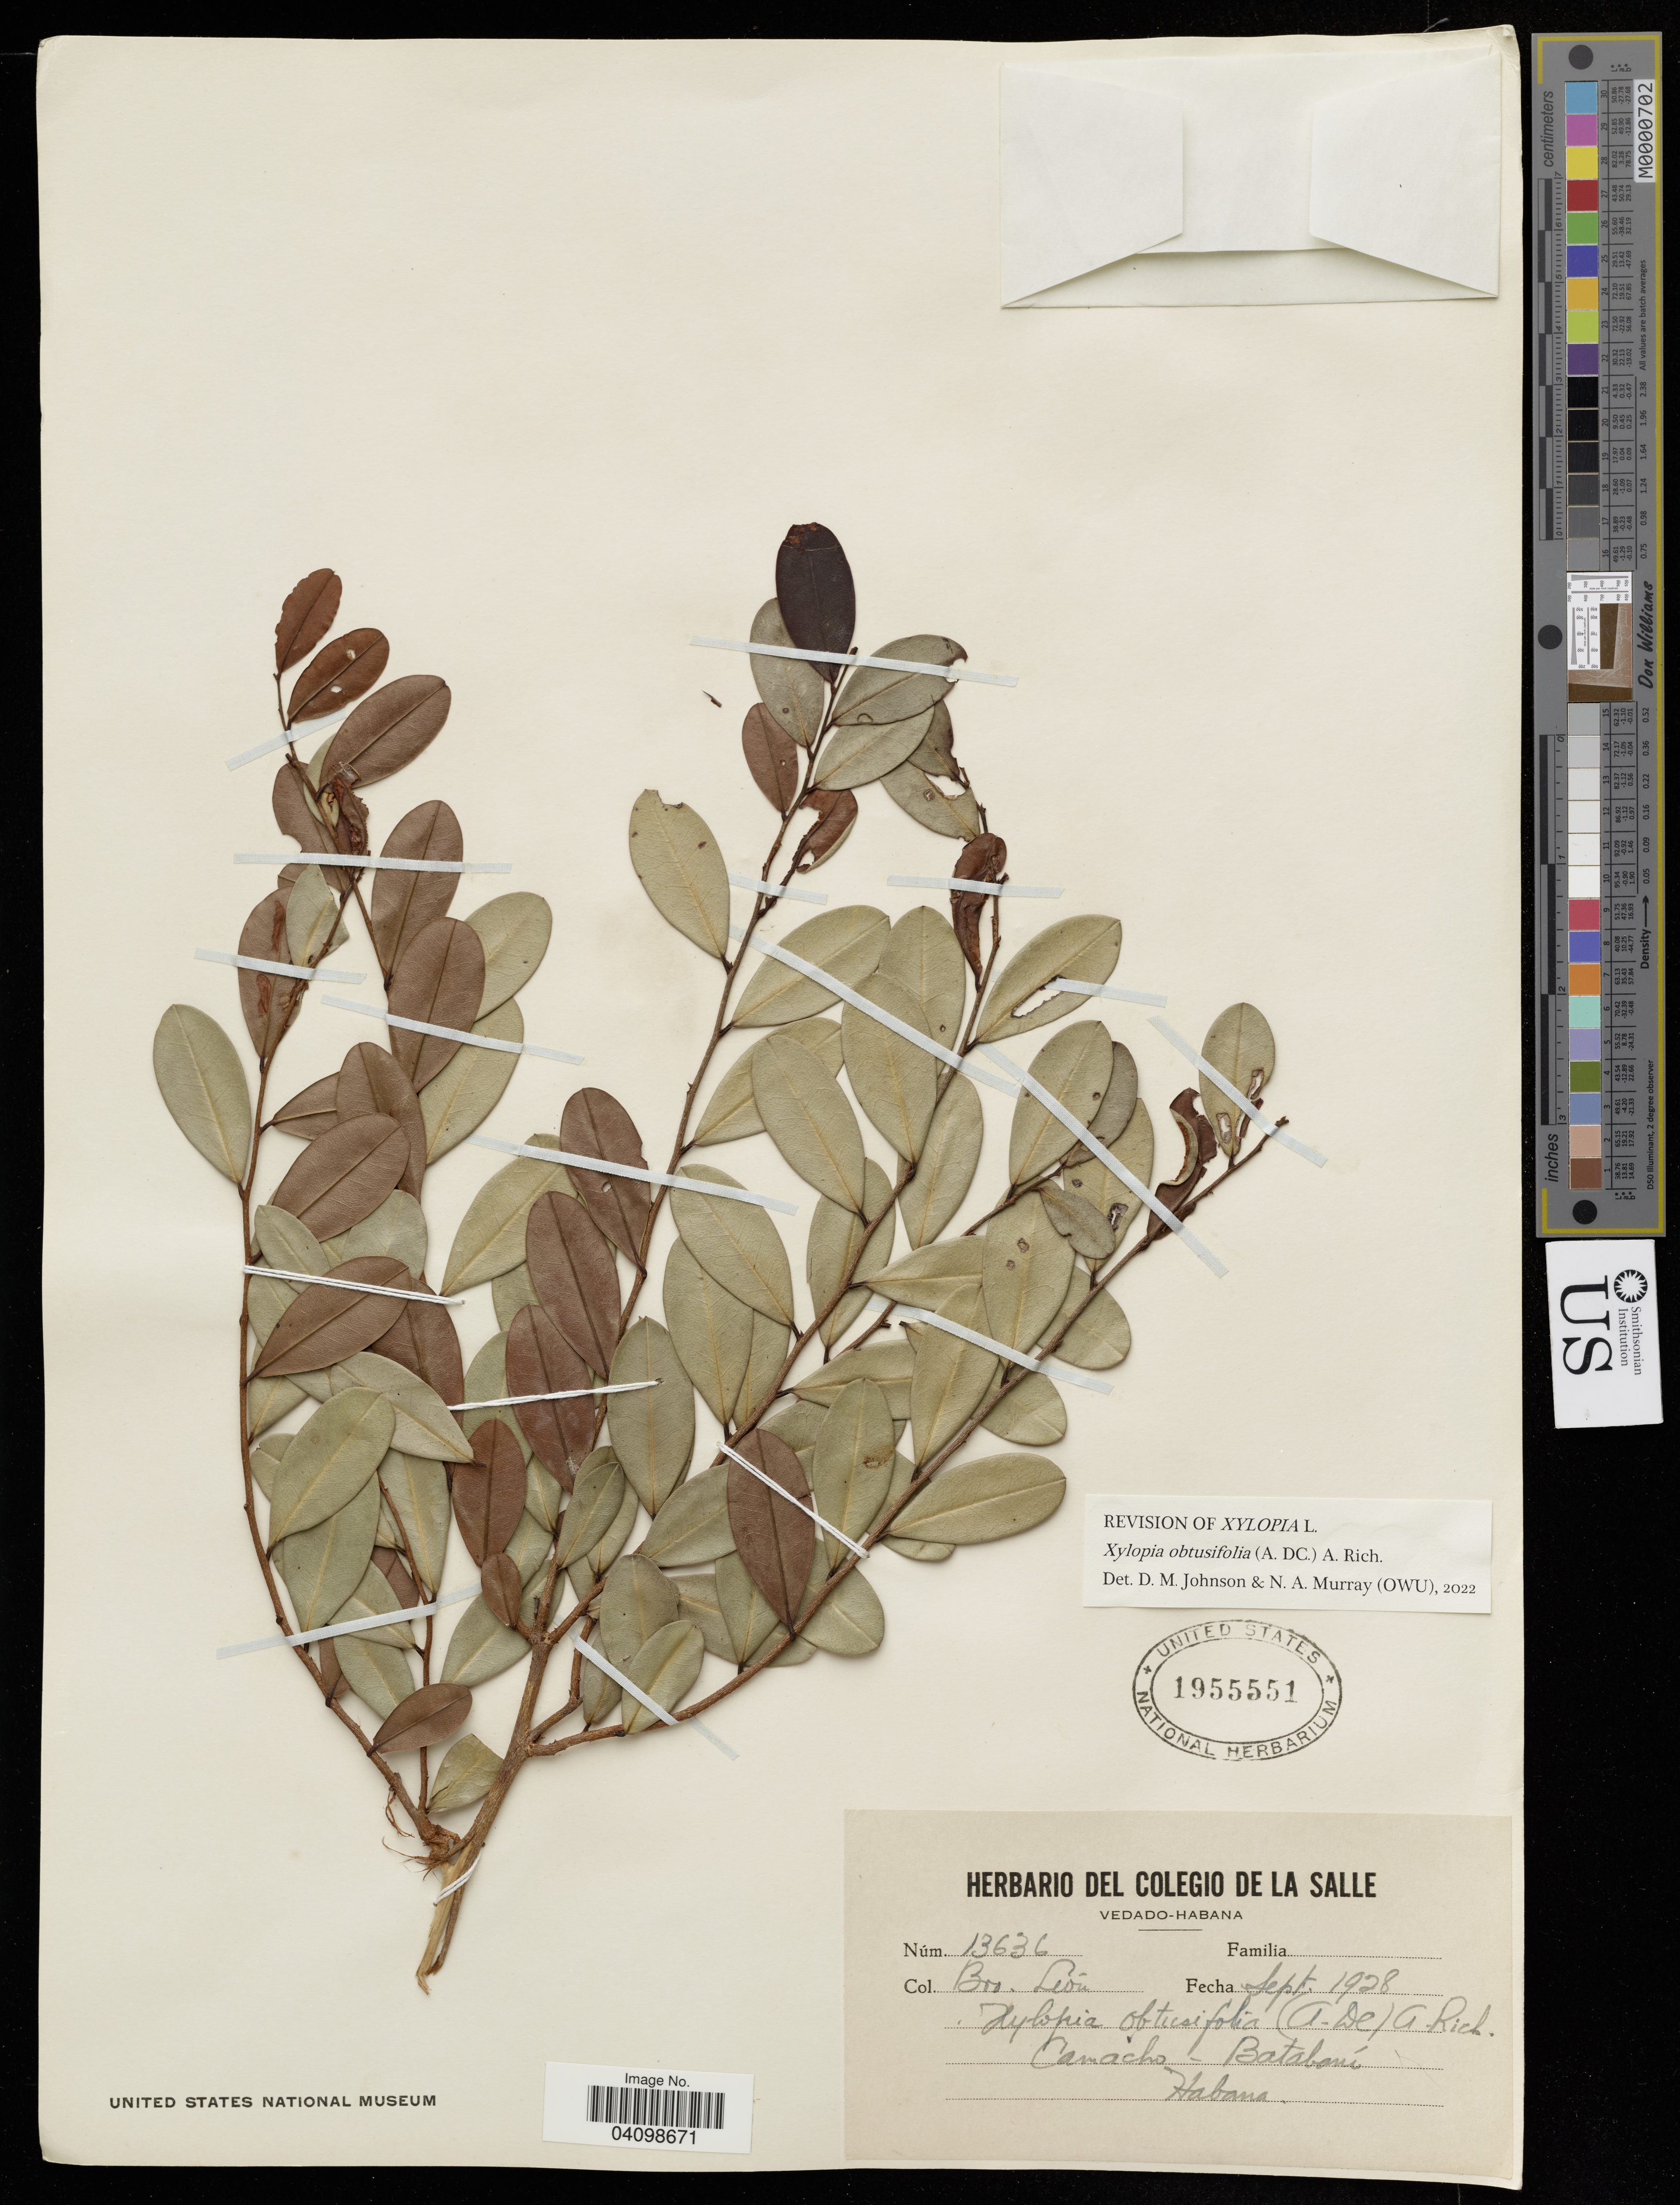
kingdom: Plantae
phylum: Tracheophyta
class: Magnoliopsida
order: Magnoliales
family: Annonaceae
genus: Xylopia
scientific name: Xylopia obtusifolia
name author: (A. DC.) A. Rich.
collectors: Bro. León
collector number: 13636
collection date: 1928-09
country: Cuba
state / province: La Habana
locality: Camacho - Batabaní.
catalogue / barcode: US 1955551